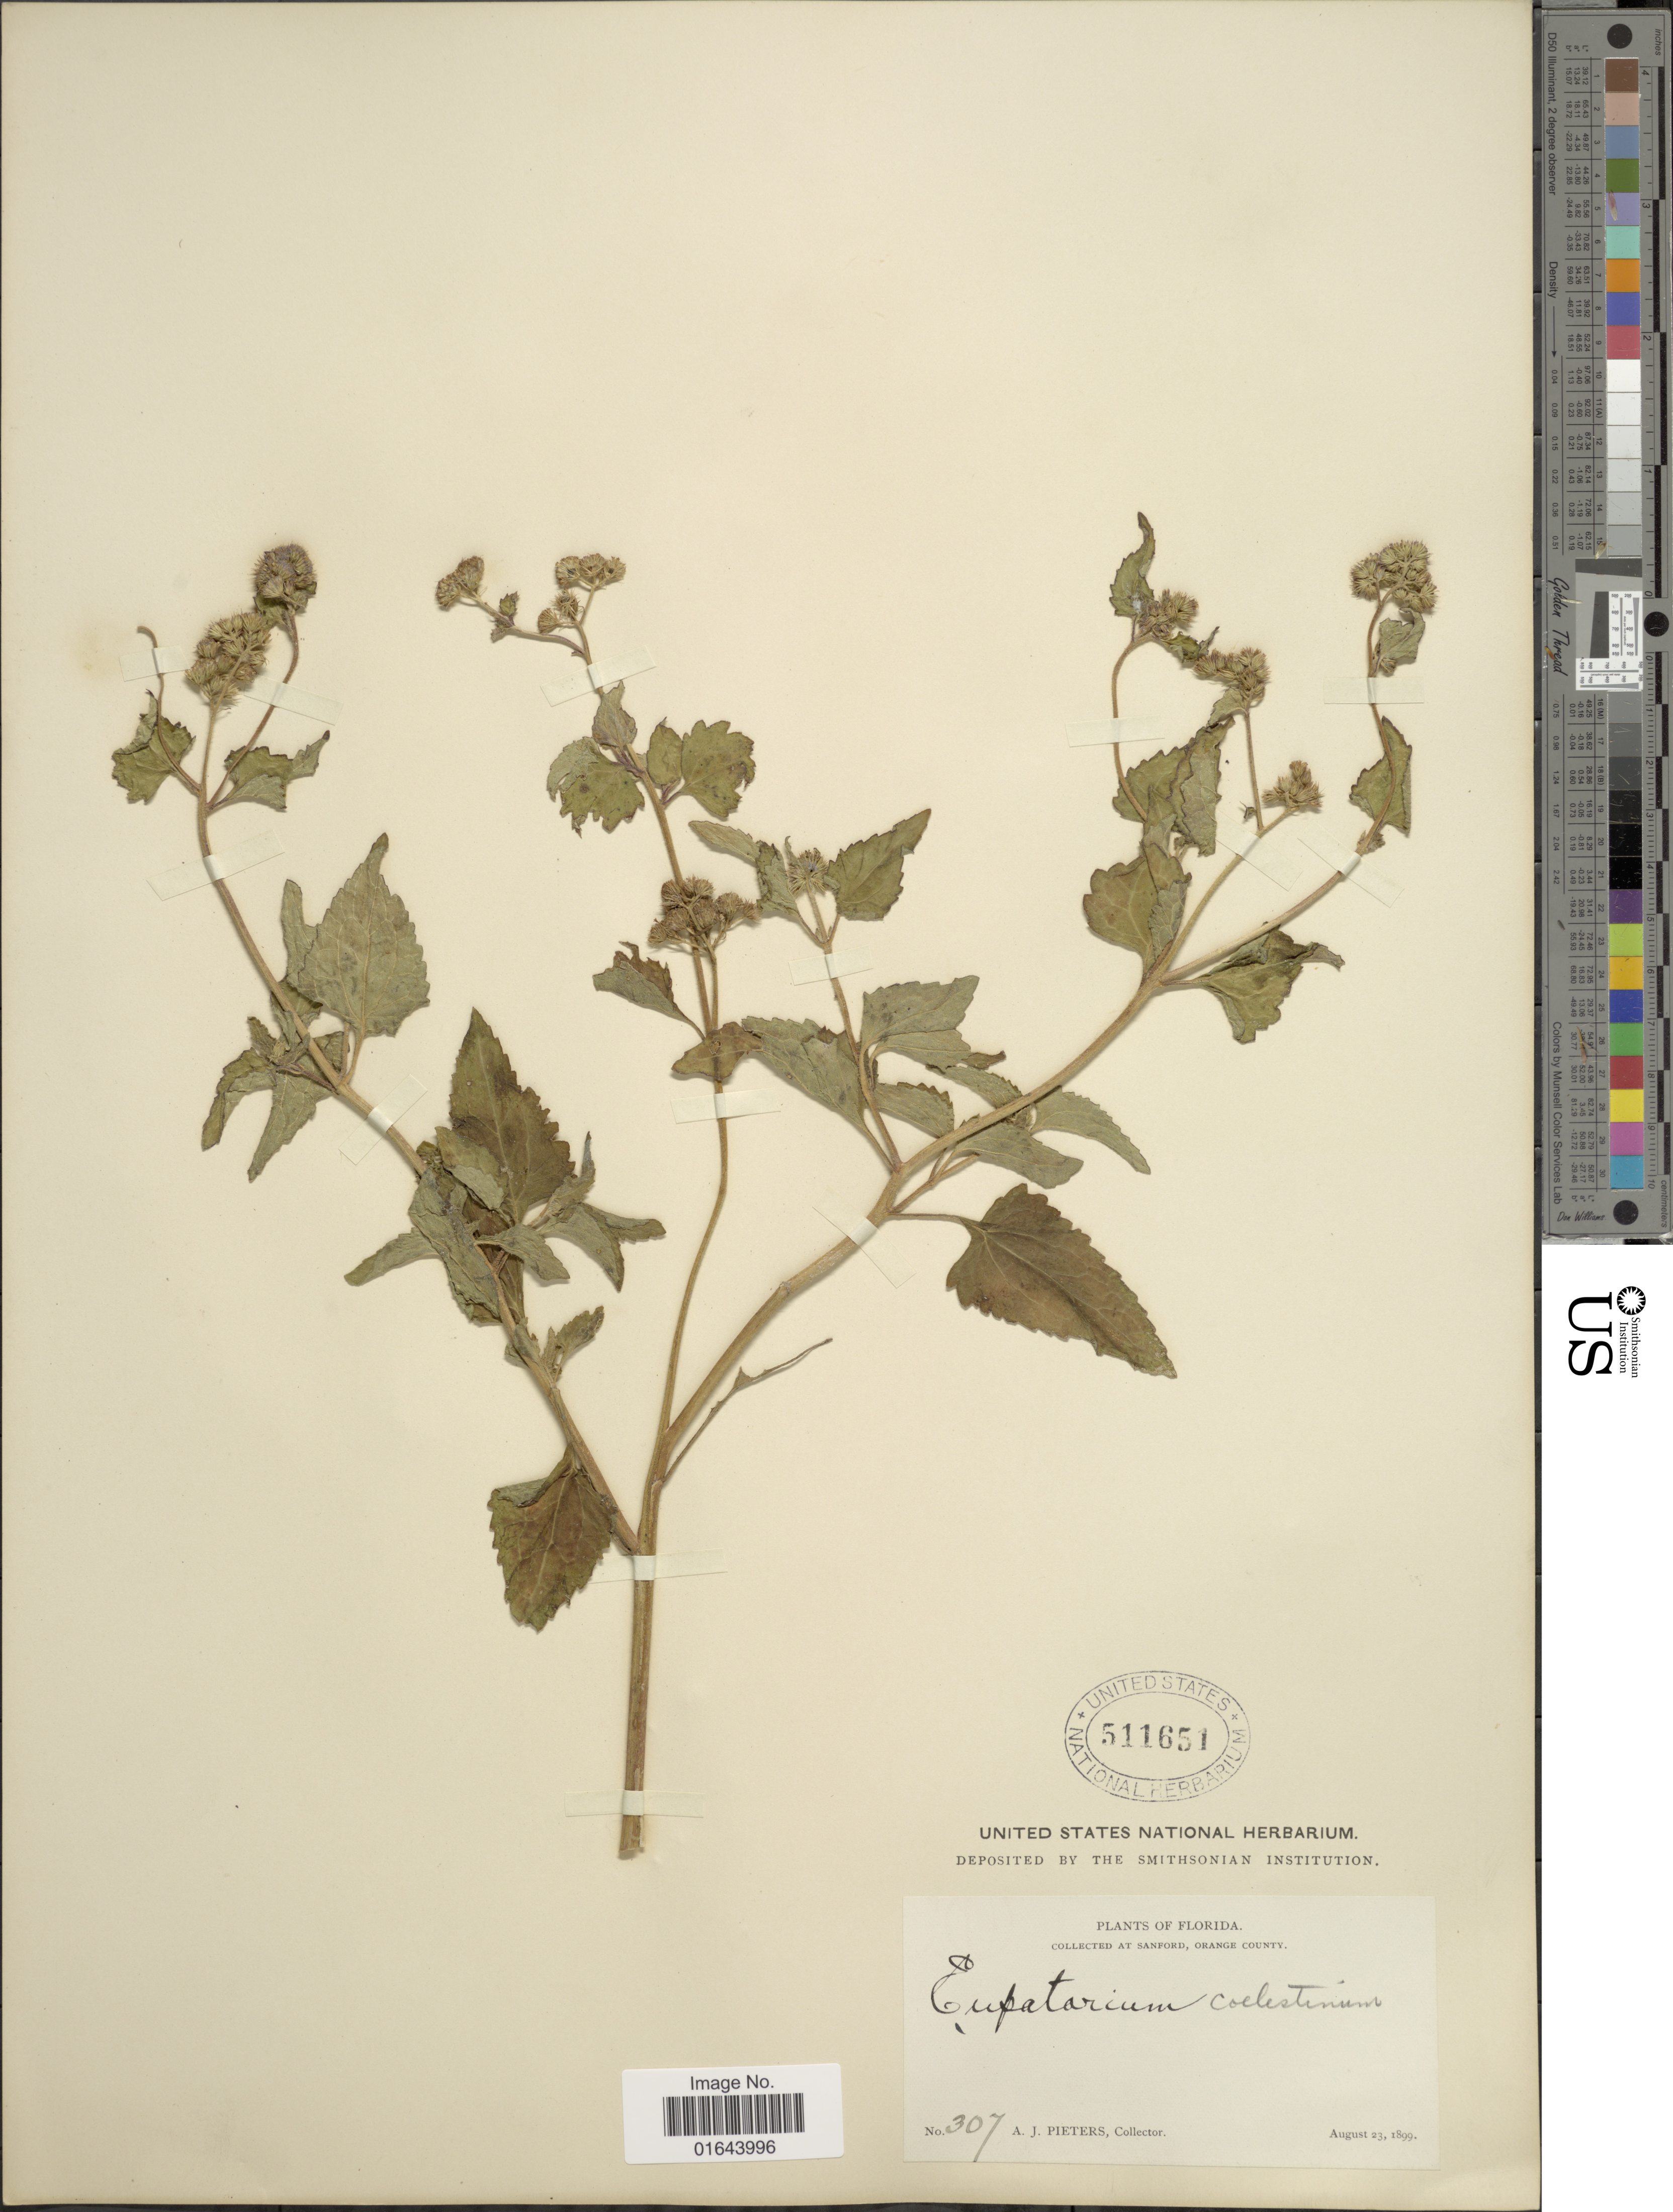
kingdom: Plantae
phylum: Tracheophyta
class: Magnoliopsida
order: Asterales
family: Asteraceae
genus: Conoclinium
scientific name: Conoclinium coelestinum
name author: (L.) DC.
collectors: A. Pieters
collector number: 307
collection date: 1899-08-23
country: United States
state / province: Florida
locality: Sanford, Orange County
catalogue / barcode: US 511651